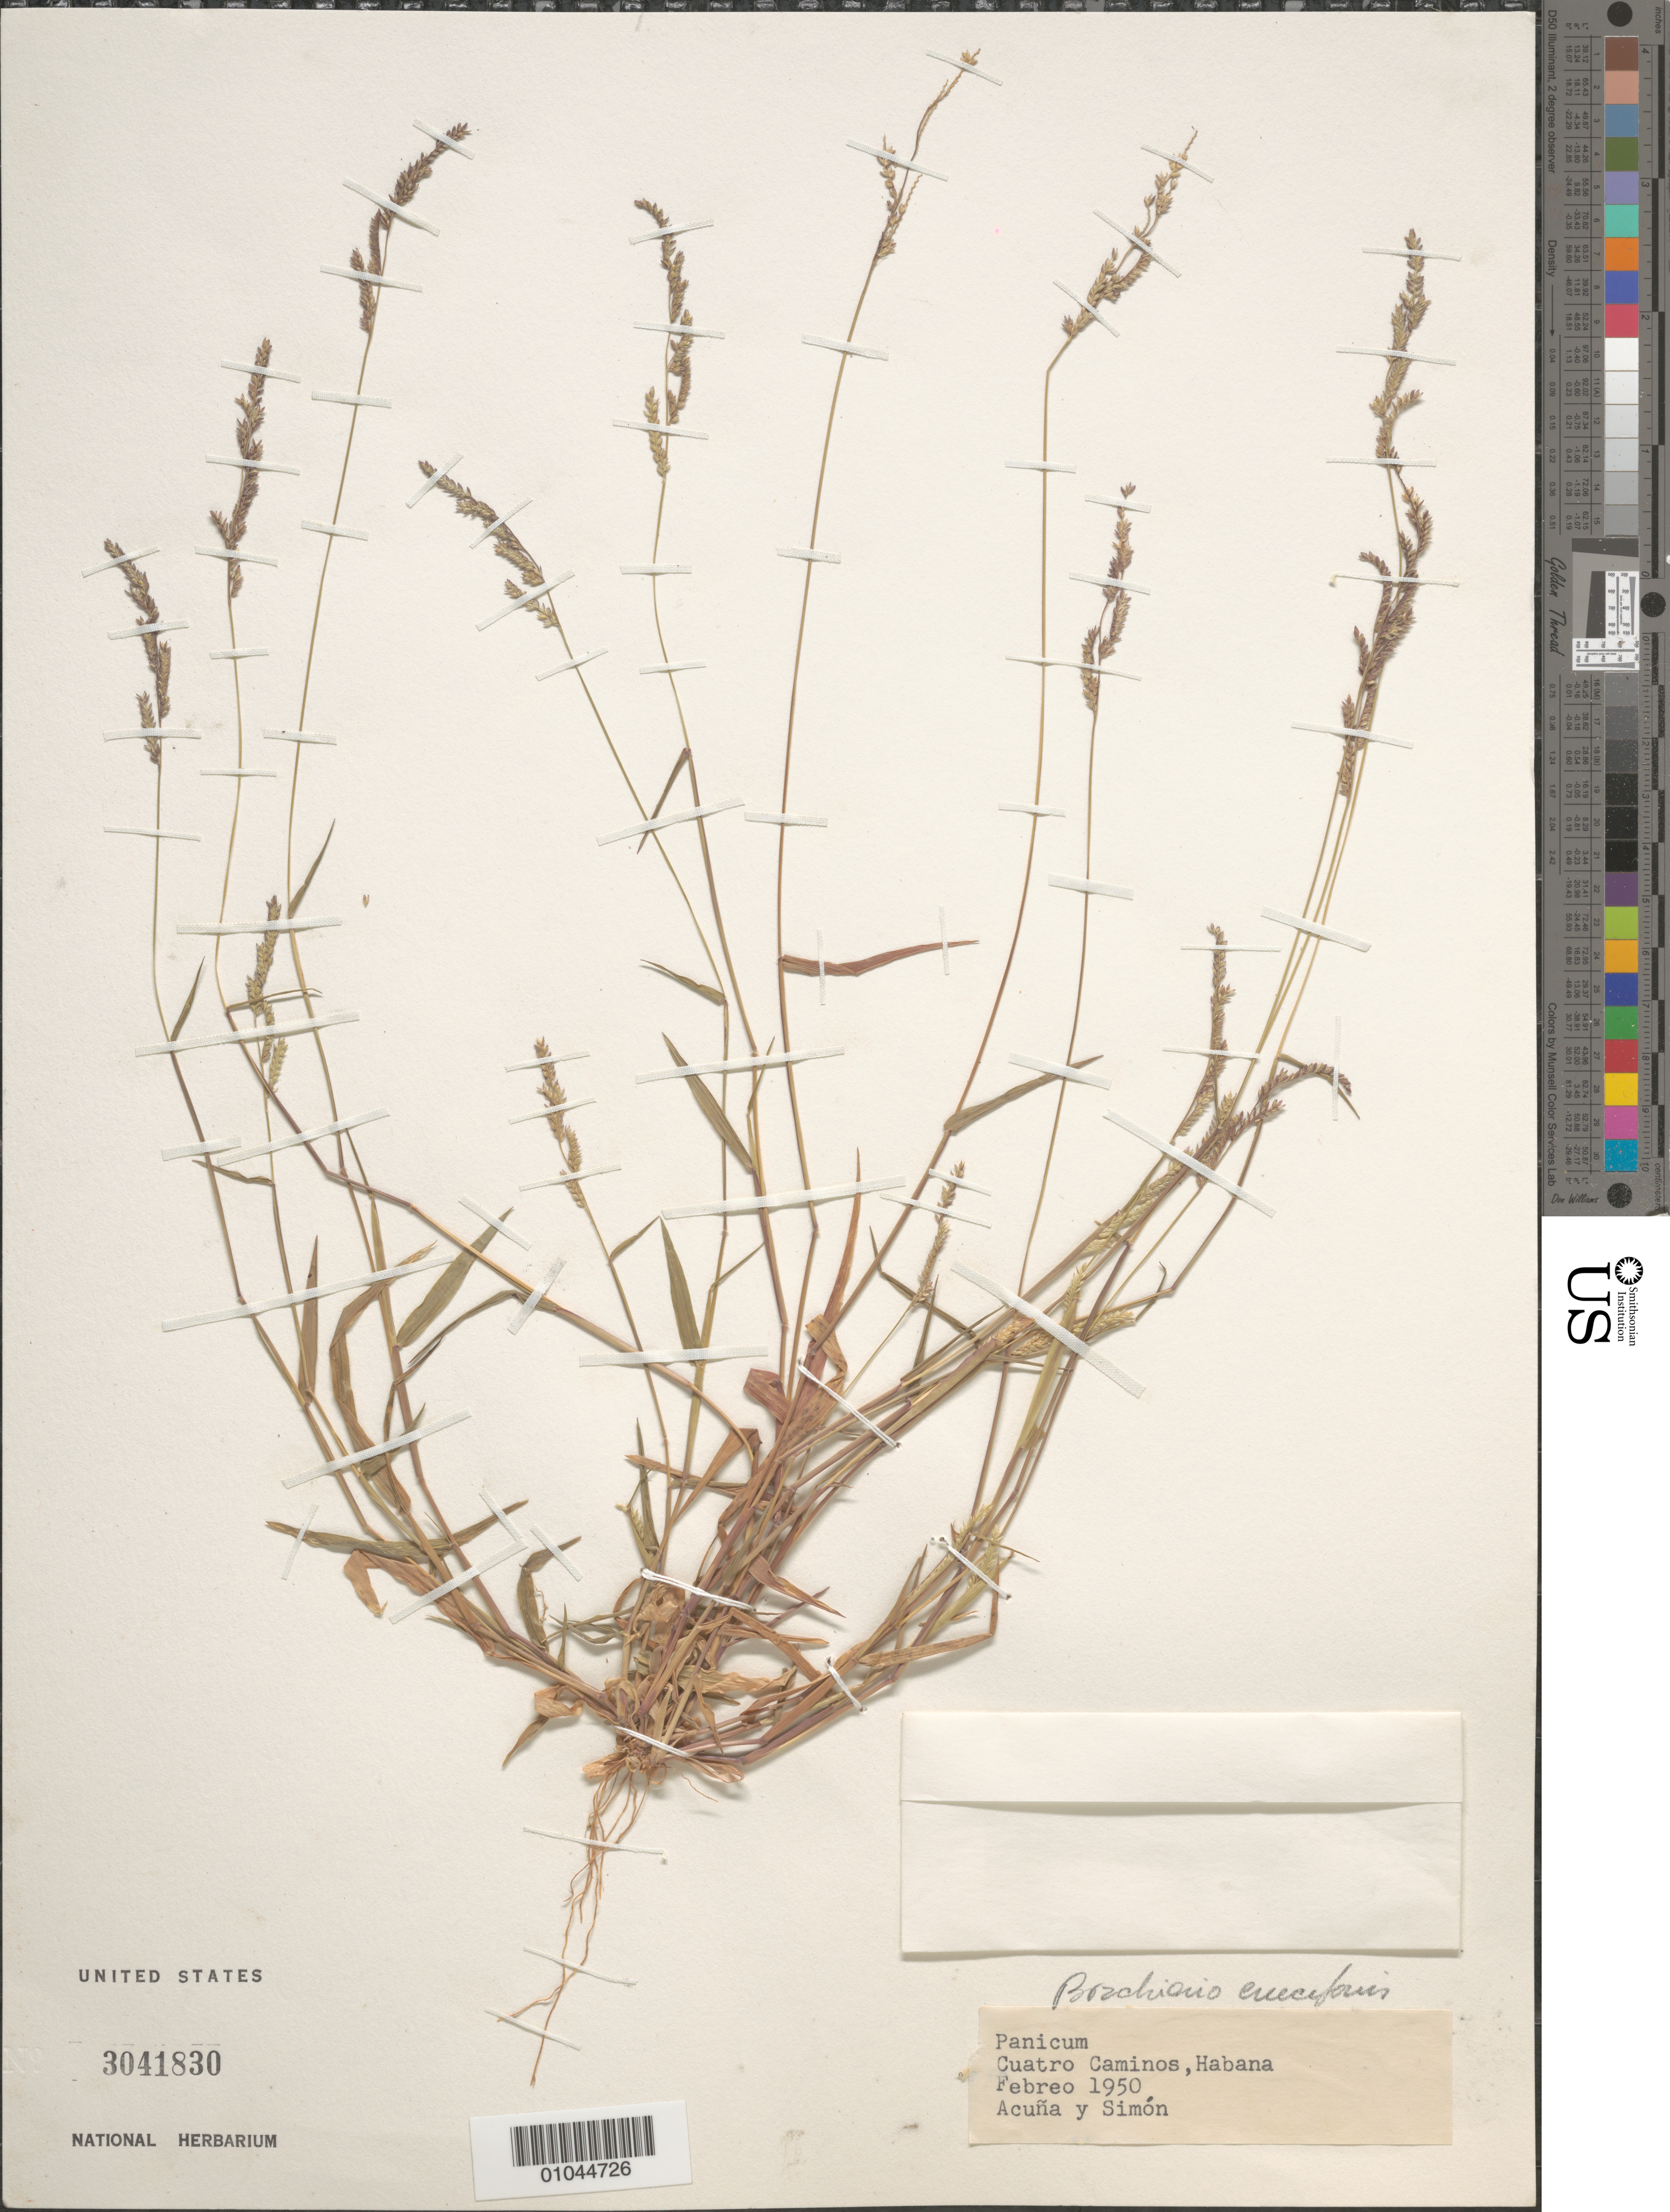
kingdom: Plantae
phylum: Tracheophyta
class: Liliopsida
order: Poales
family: Poaceae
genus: Panicum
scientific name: Panicum sp.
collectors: J. Acuña & -- Simon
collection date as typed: Feb 1950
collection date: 1950-02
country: Cuba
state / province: La Habana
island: Cuba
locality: Cuatro Caminos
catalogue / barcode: US 3041830